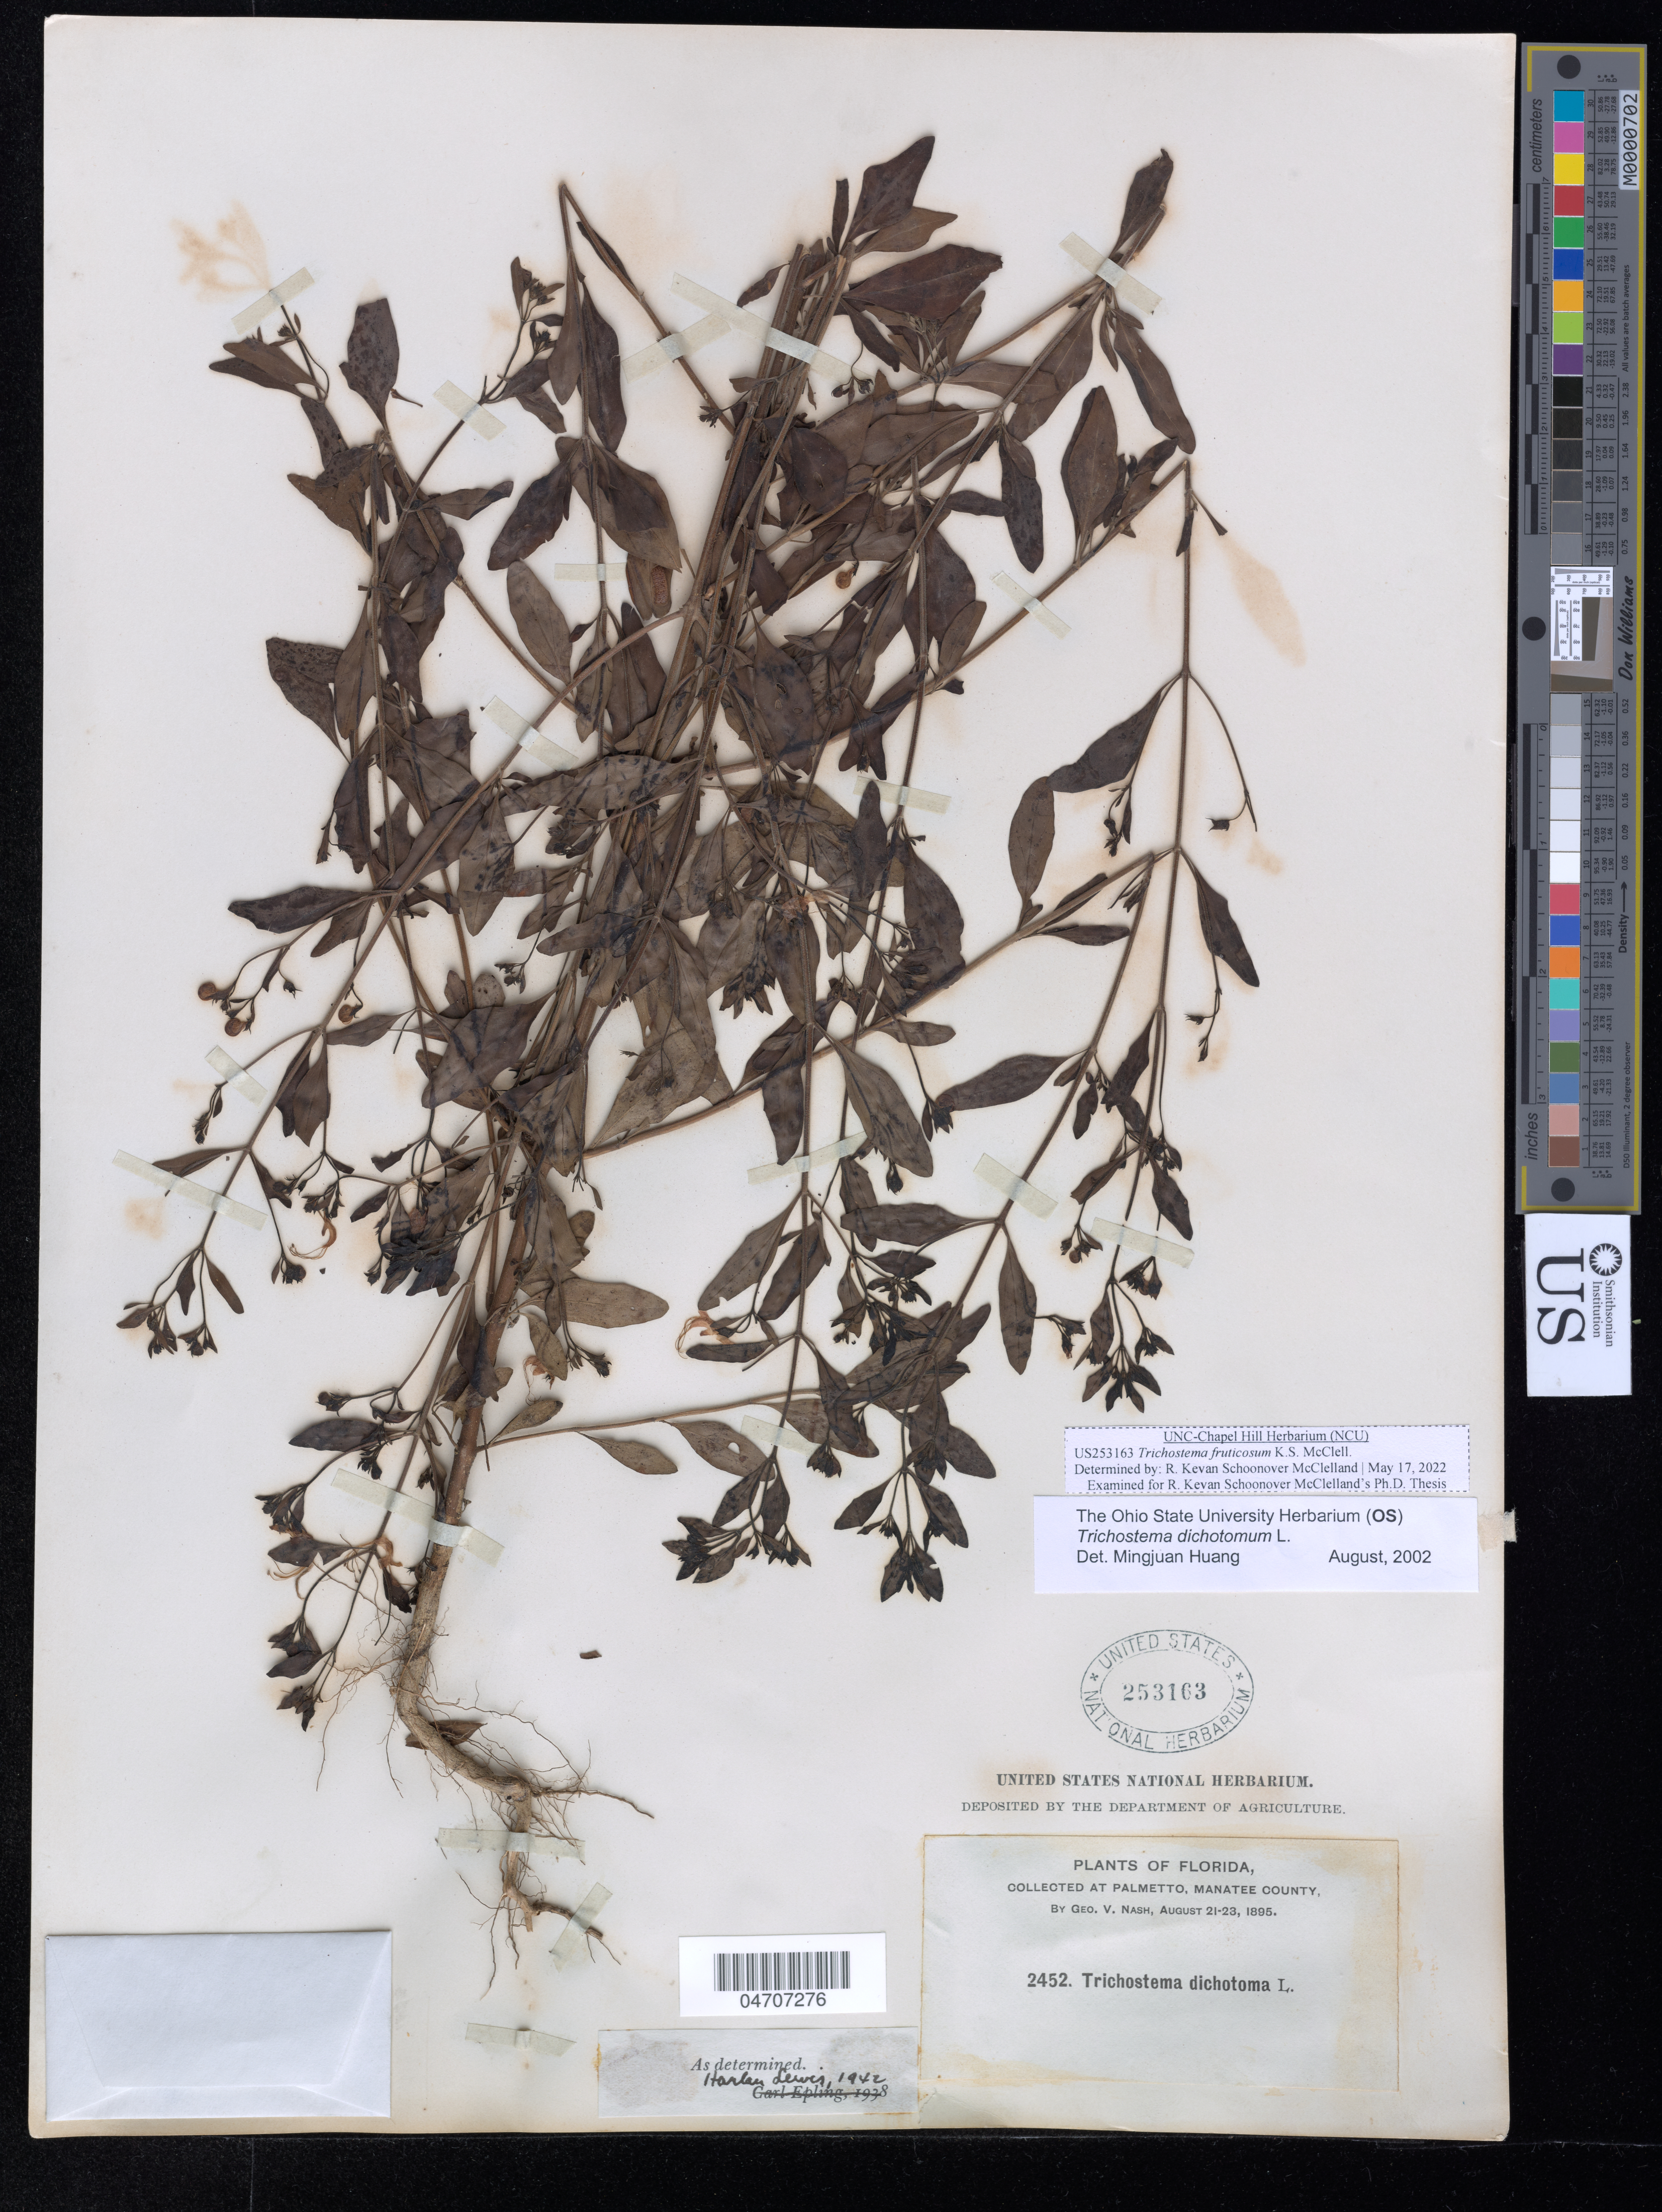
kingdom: Plantae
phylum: Tracheophyta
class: Magnoliopsida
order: Lamiales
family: Lamiaceae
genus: Trichostema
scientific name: Trichostema fruticosum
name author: K. S. McClell.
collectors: G. V. Nash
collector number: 2452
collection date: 1895-08-21/1895-08-23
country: United States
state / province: Florida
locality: Palmetto, Manatee County.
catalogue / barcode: US 253163